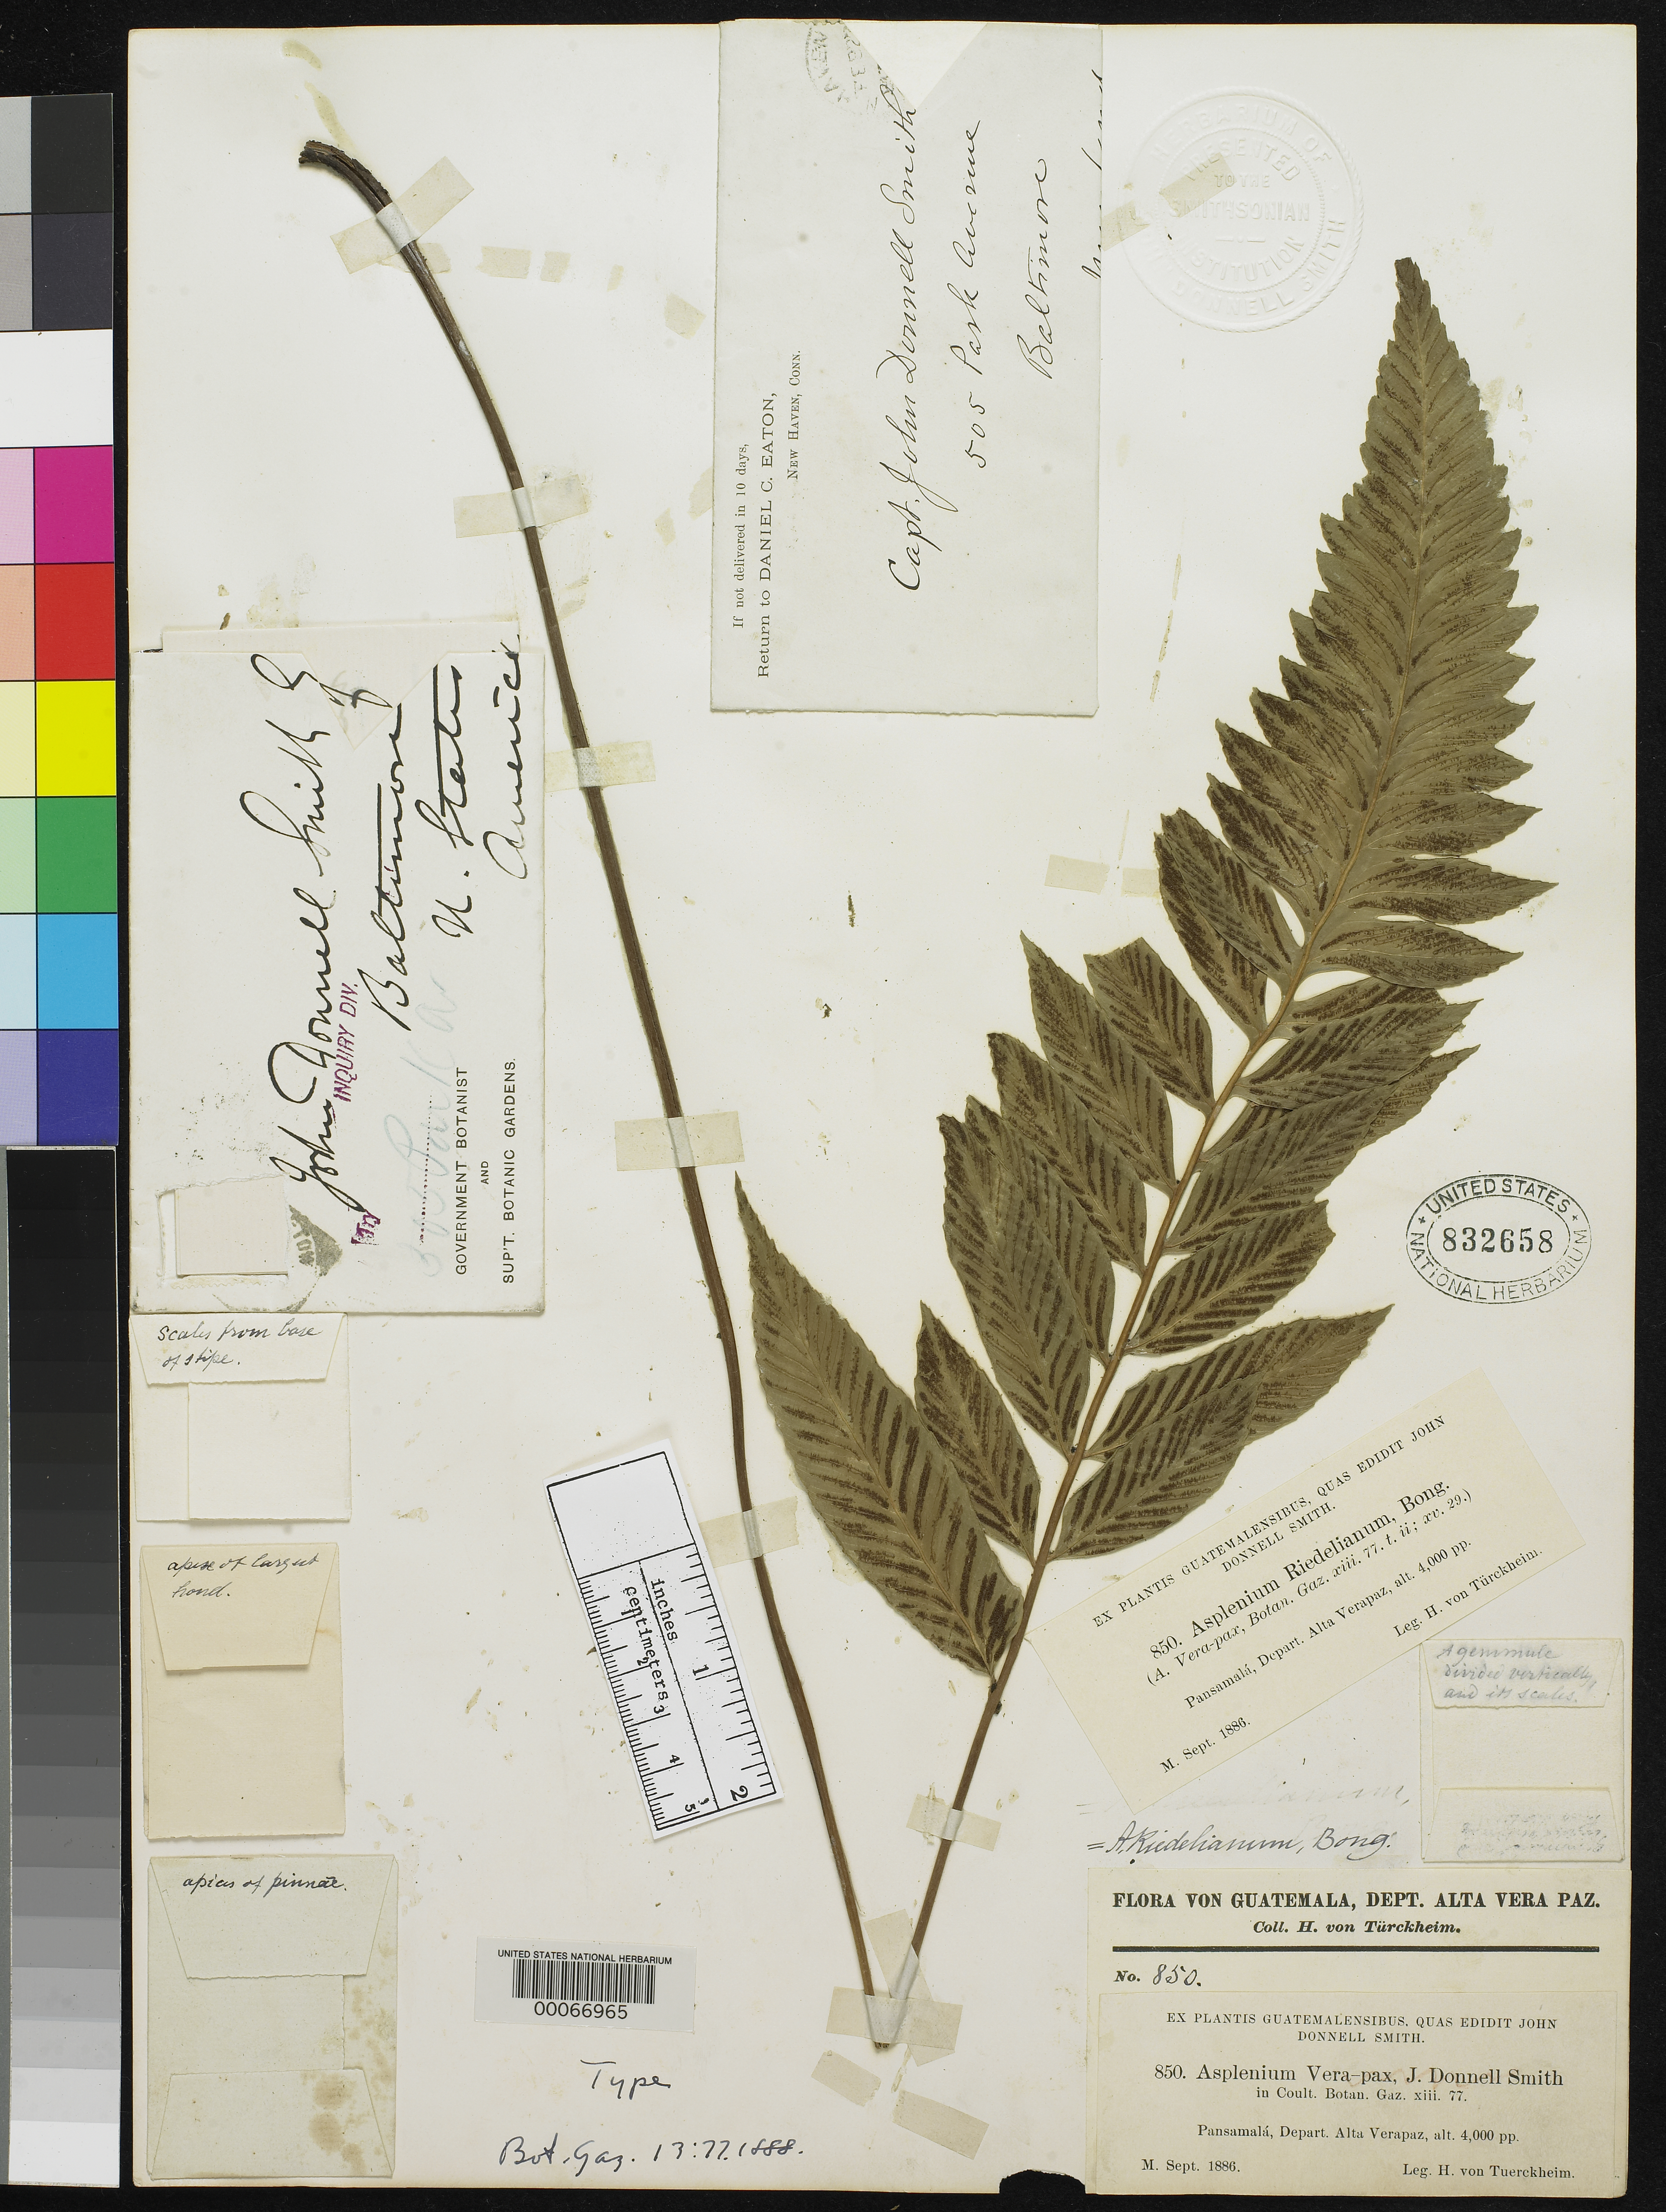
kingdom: Plantae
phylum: Tracheophyta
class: Polypodiopsida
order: Polypodiales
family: Aspleniaceae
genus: Asplenium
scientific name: Asplenium verapax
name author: Donn. Sm.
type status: Holotype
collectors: H. von Türckheim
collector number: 850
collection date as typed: Sep 1886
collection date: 1886-09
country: Guatemala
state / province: Alta Verapaz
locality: Pansamalá.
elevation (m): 1219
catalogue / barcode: US 832658